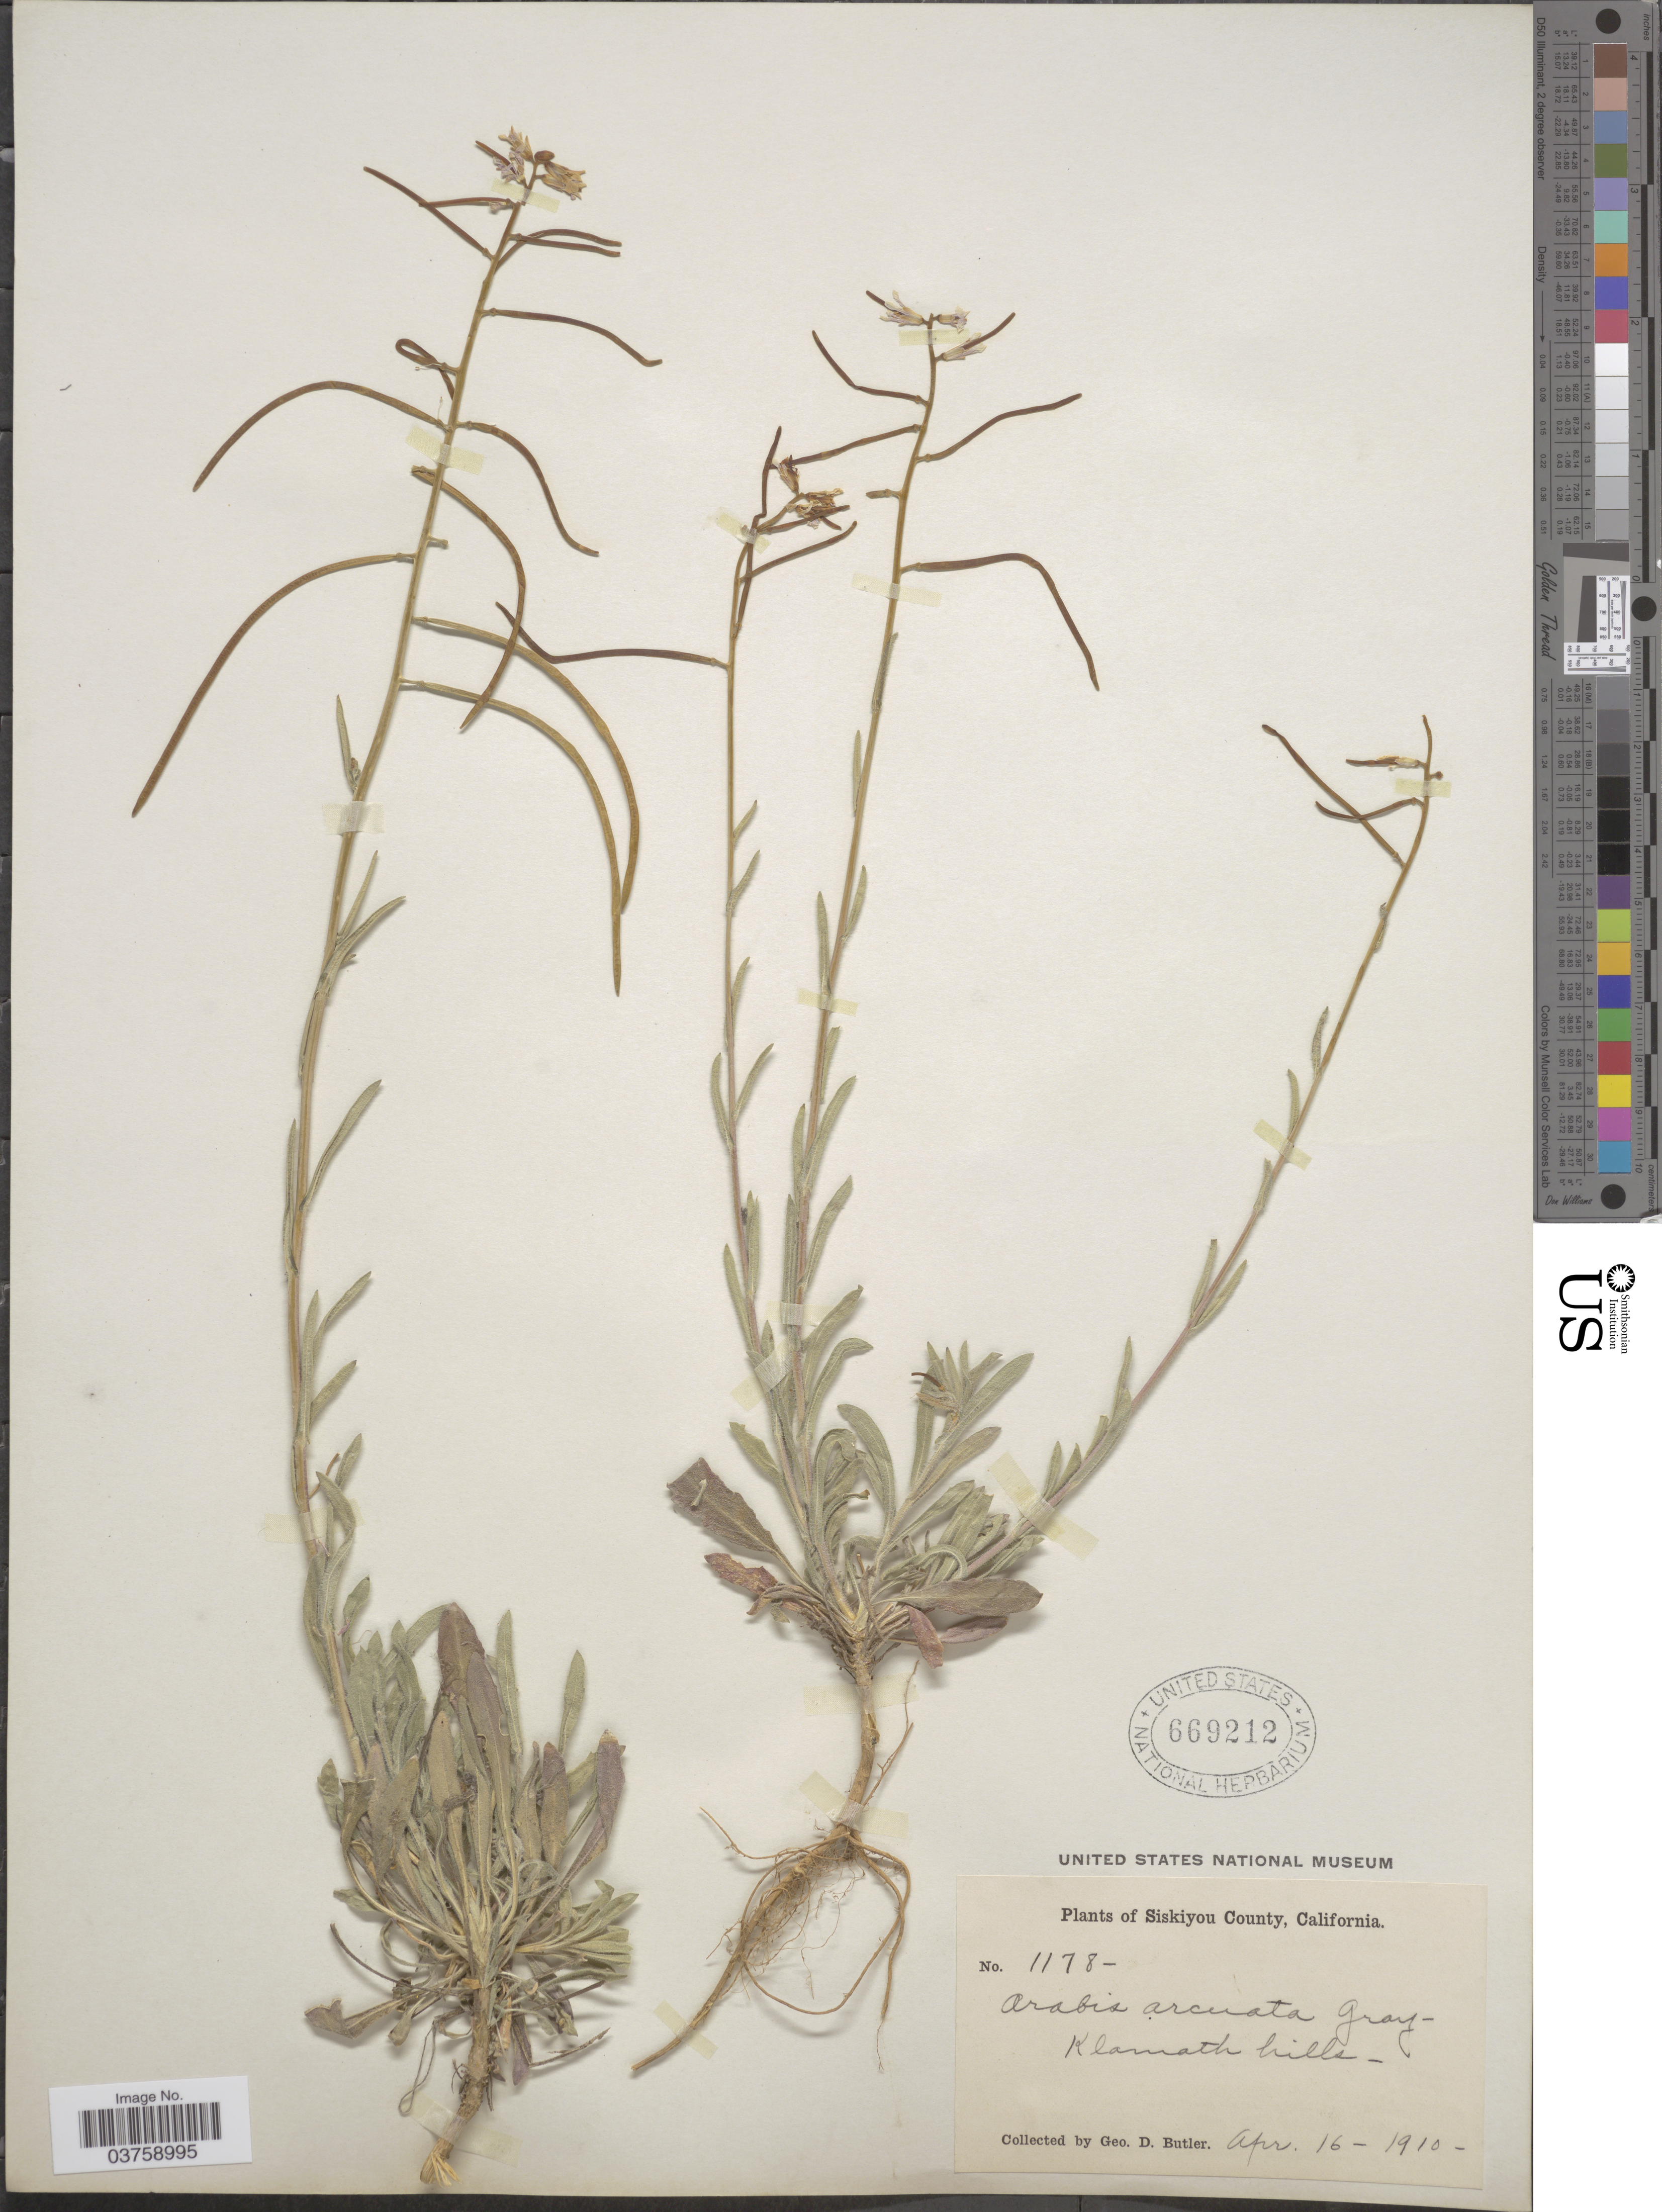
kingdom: Plantae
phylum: Tracheophyta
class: Magnoliopsida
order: Brassicales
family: Brassicaceae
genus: Arabis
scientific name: Arabis sparsiflora var. arcuata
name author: (Nutt.) Rollins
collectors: G. D. Butler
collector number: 1178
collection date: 1910-04-16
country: United States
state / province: California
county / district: Siskiyou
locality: Siskiyou County, Klamath hills.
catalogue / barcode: US 669212